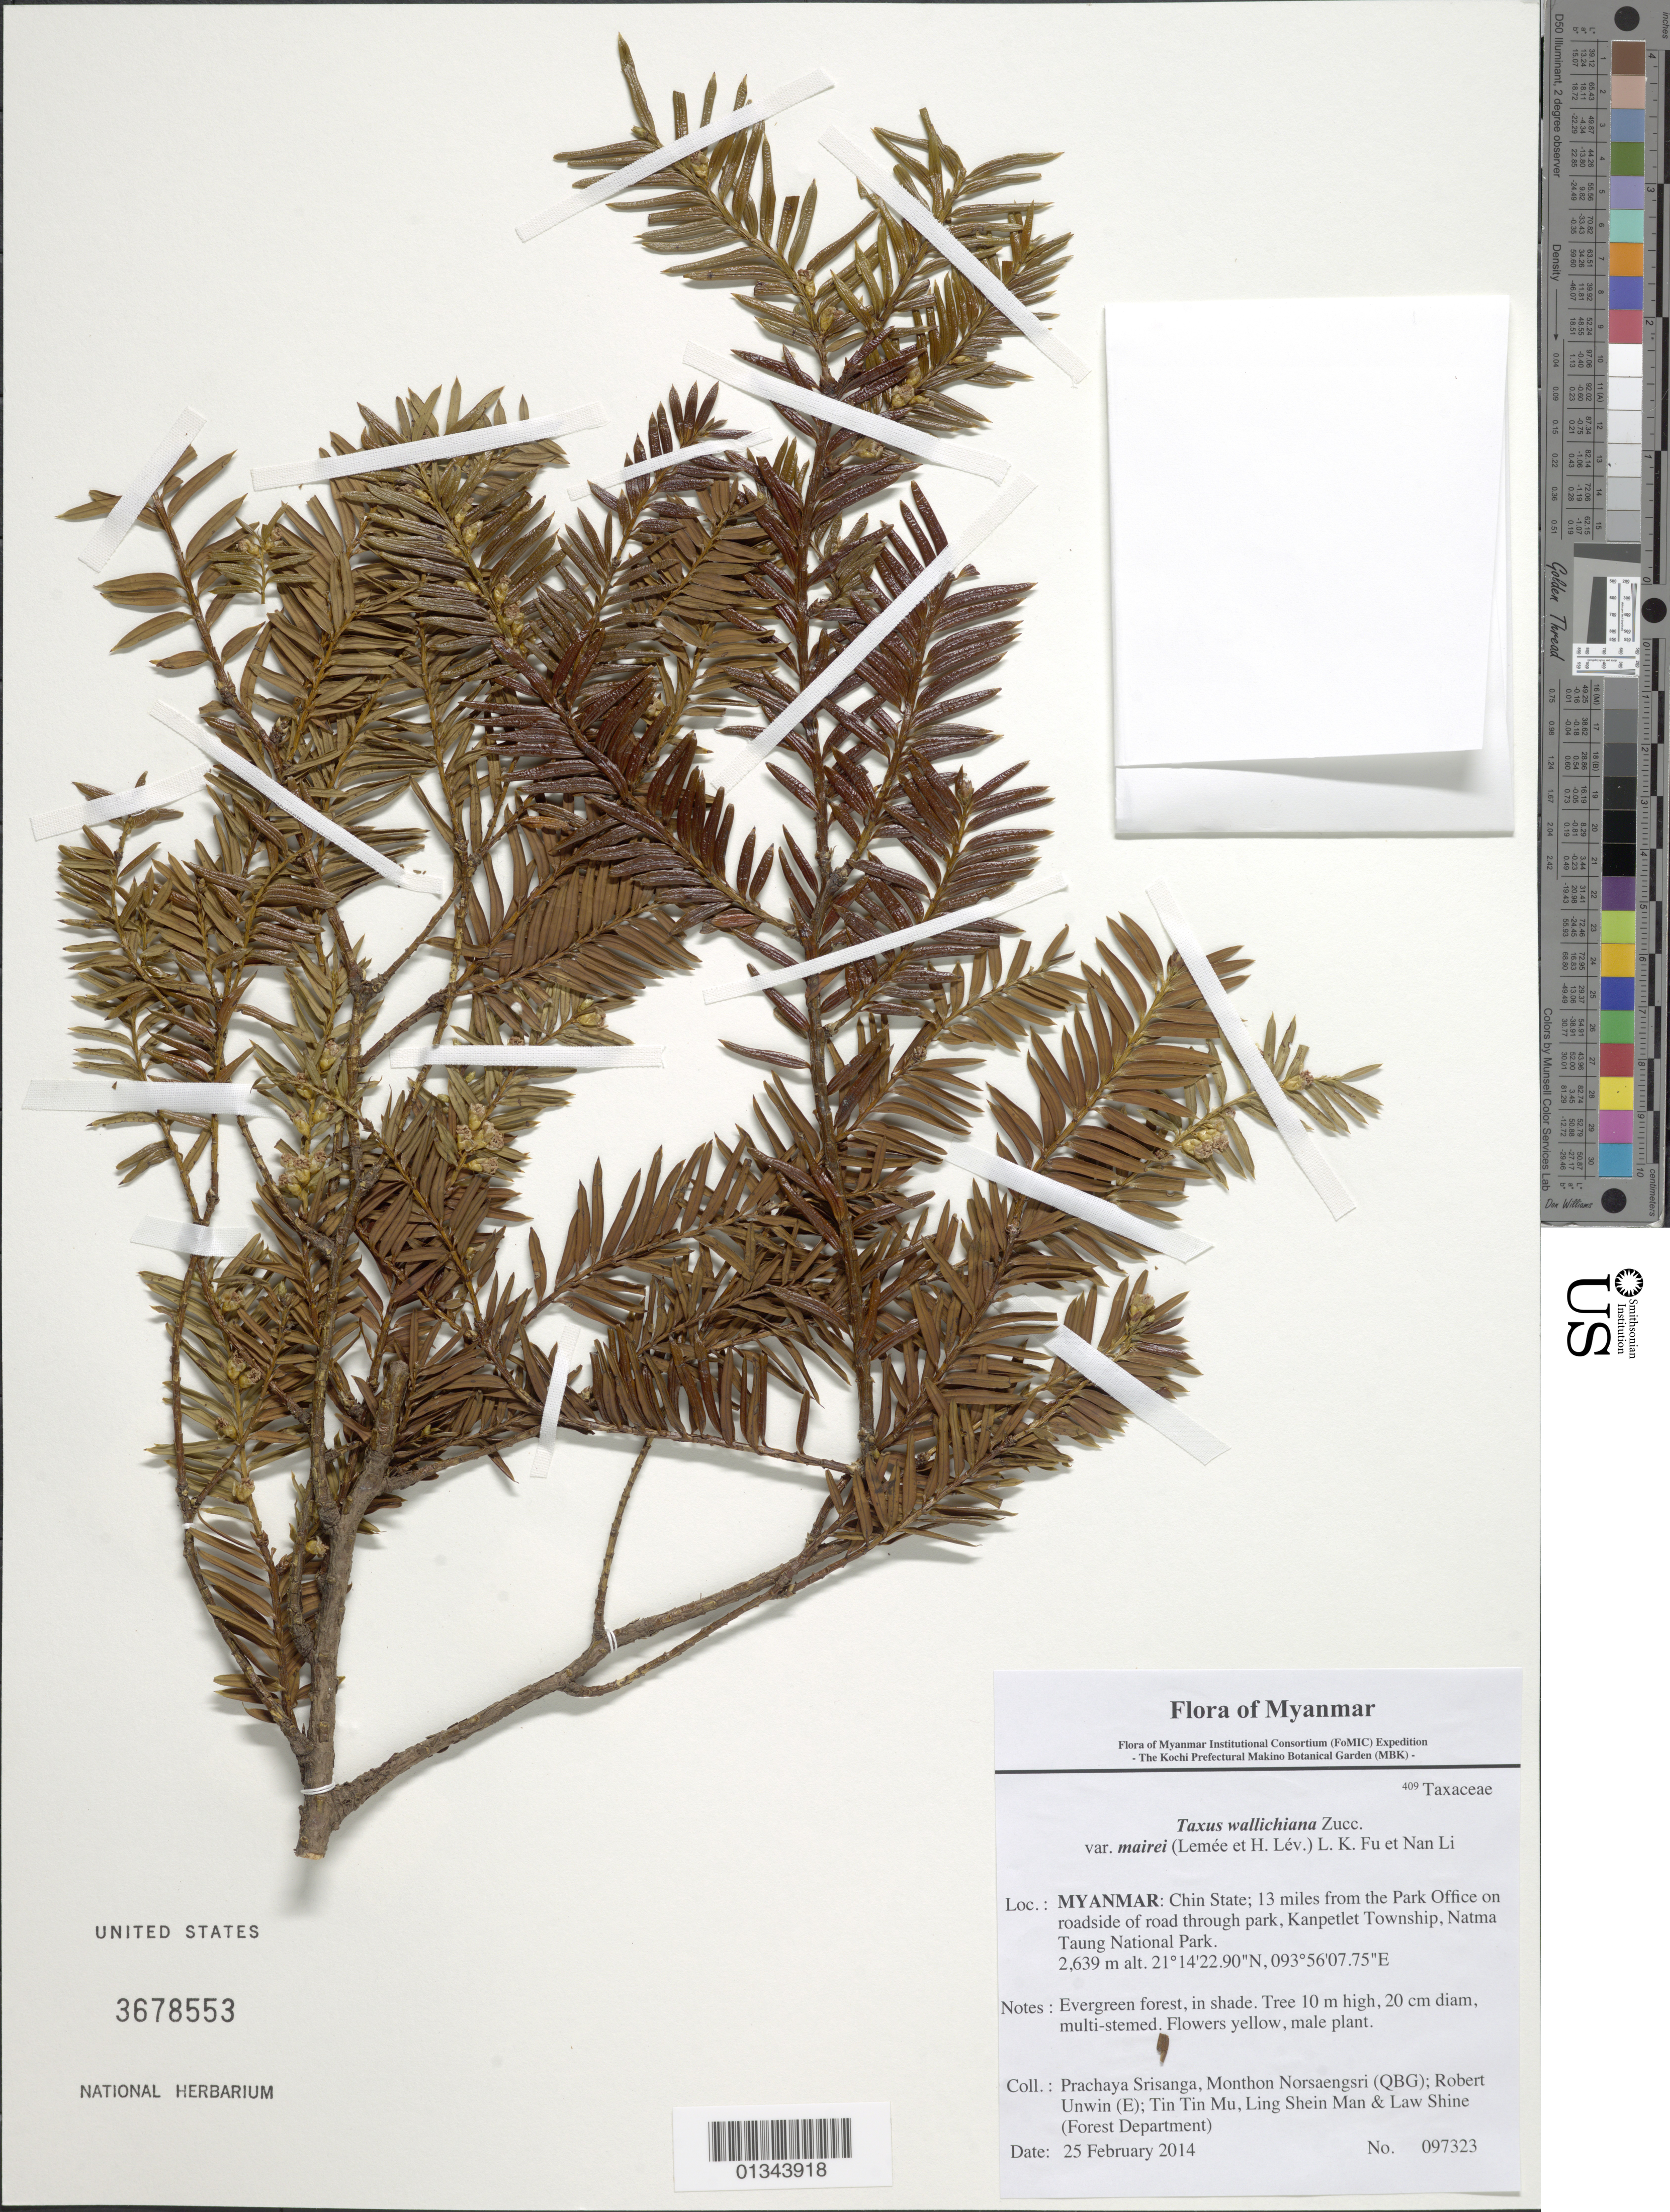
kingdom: Plantae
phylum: Tracheophyta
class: Pinopsida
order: Pinales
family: Taxaceae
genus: Taxus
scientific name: Taxus wallichiana var. mairei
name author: (Lemée & H. Lév.) L.K. Fu & N. Li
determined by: Fujikawa, Kazumi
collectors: P. Srisanga, M. Norsaengsri, R. Unwin, Tin Tin Mu, Ling Shein Man & L. Shine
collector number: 97323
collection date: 2014-02-25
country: Myanmar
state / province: Chin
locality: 13 miles from the Park Office on roadside of road through park, Kanpetlet Township, Natma Taung National Park.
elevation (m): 2639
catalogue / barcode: US 3678553